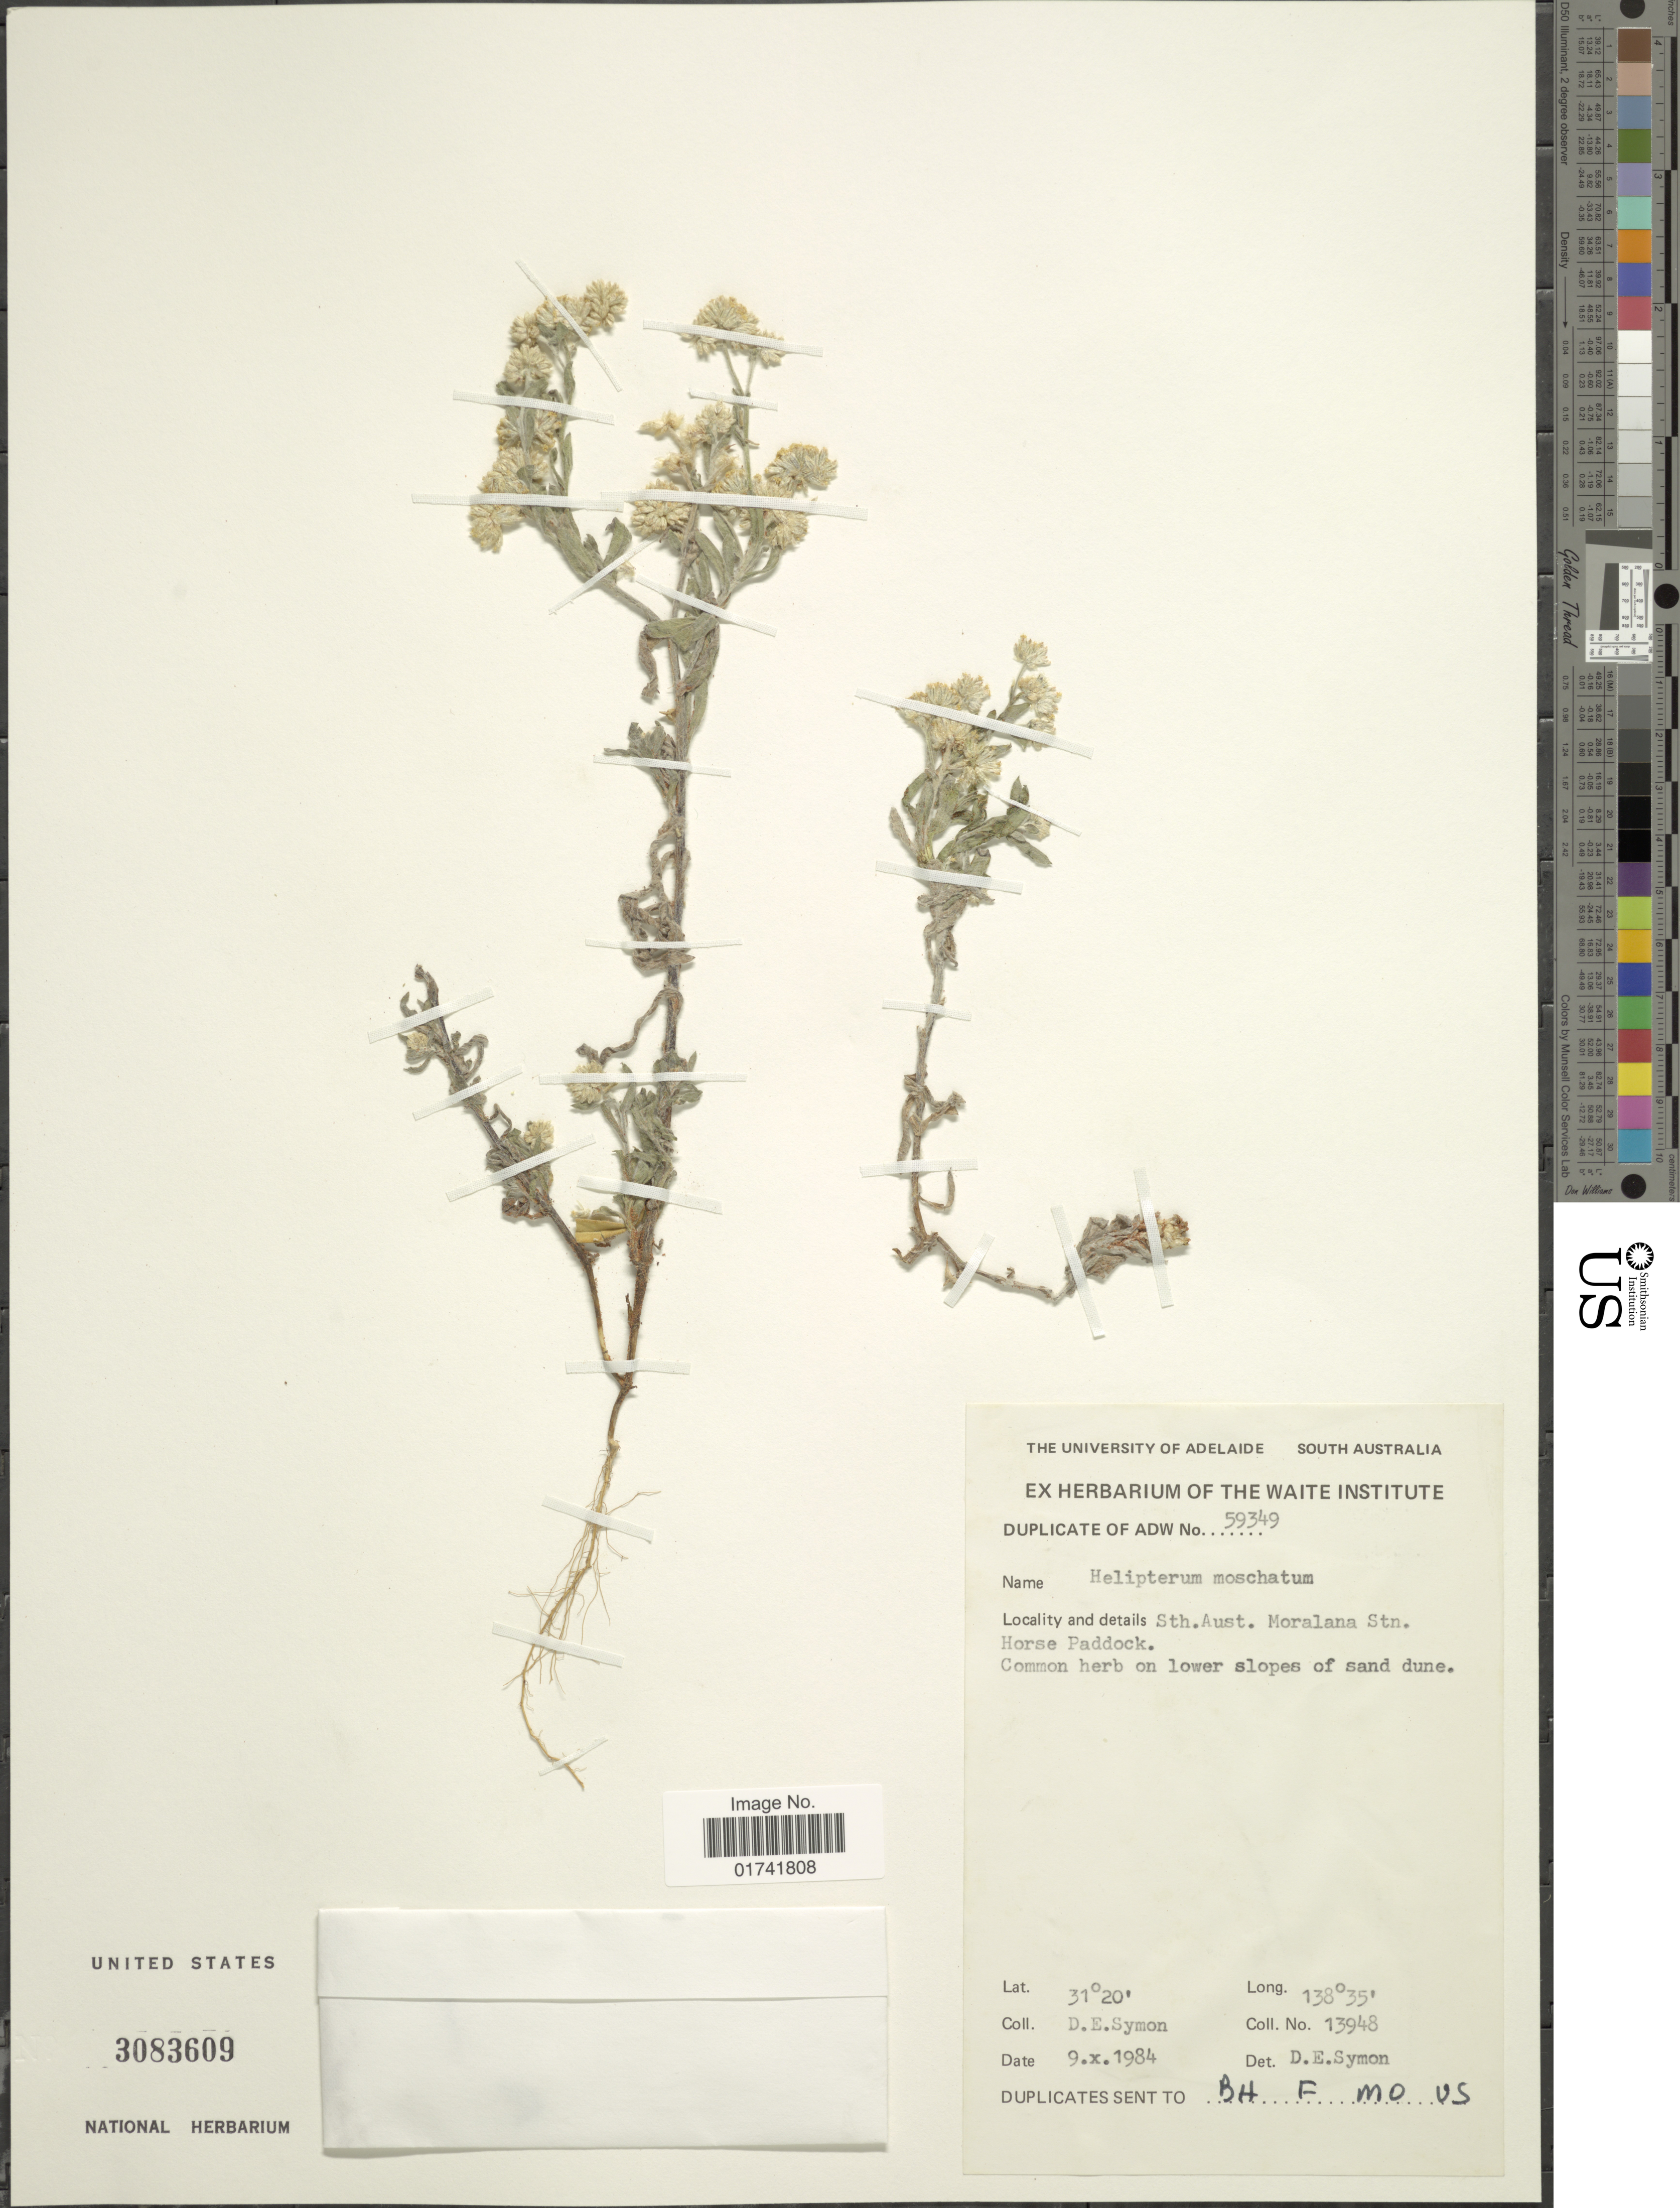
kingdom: Plantae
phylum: Tracheophyta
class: Magnoliopsida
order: Asterales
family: Asteraceae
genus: Helipterum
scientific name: Helipterum moschatum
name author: (A. Cunn. ex DC.) Benth.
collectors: D. Symon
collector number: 13948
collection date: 1984-10-09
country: Australia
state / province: South Australia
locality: Moralana Stn., Horse Paddock, on lower slopes of sand dunes.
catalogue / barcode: US 3083609